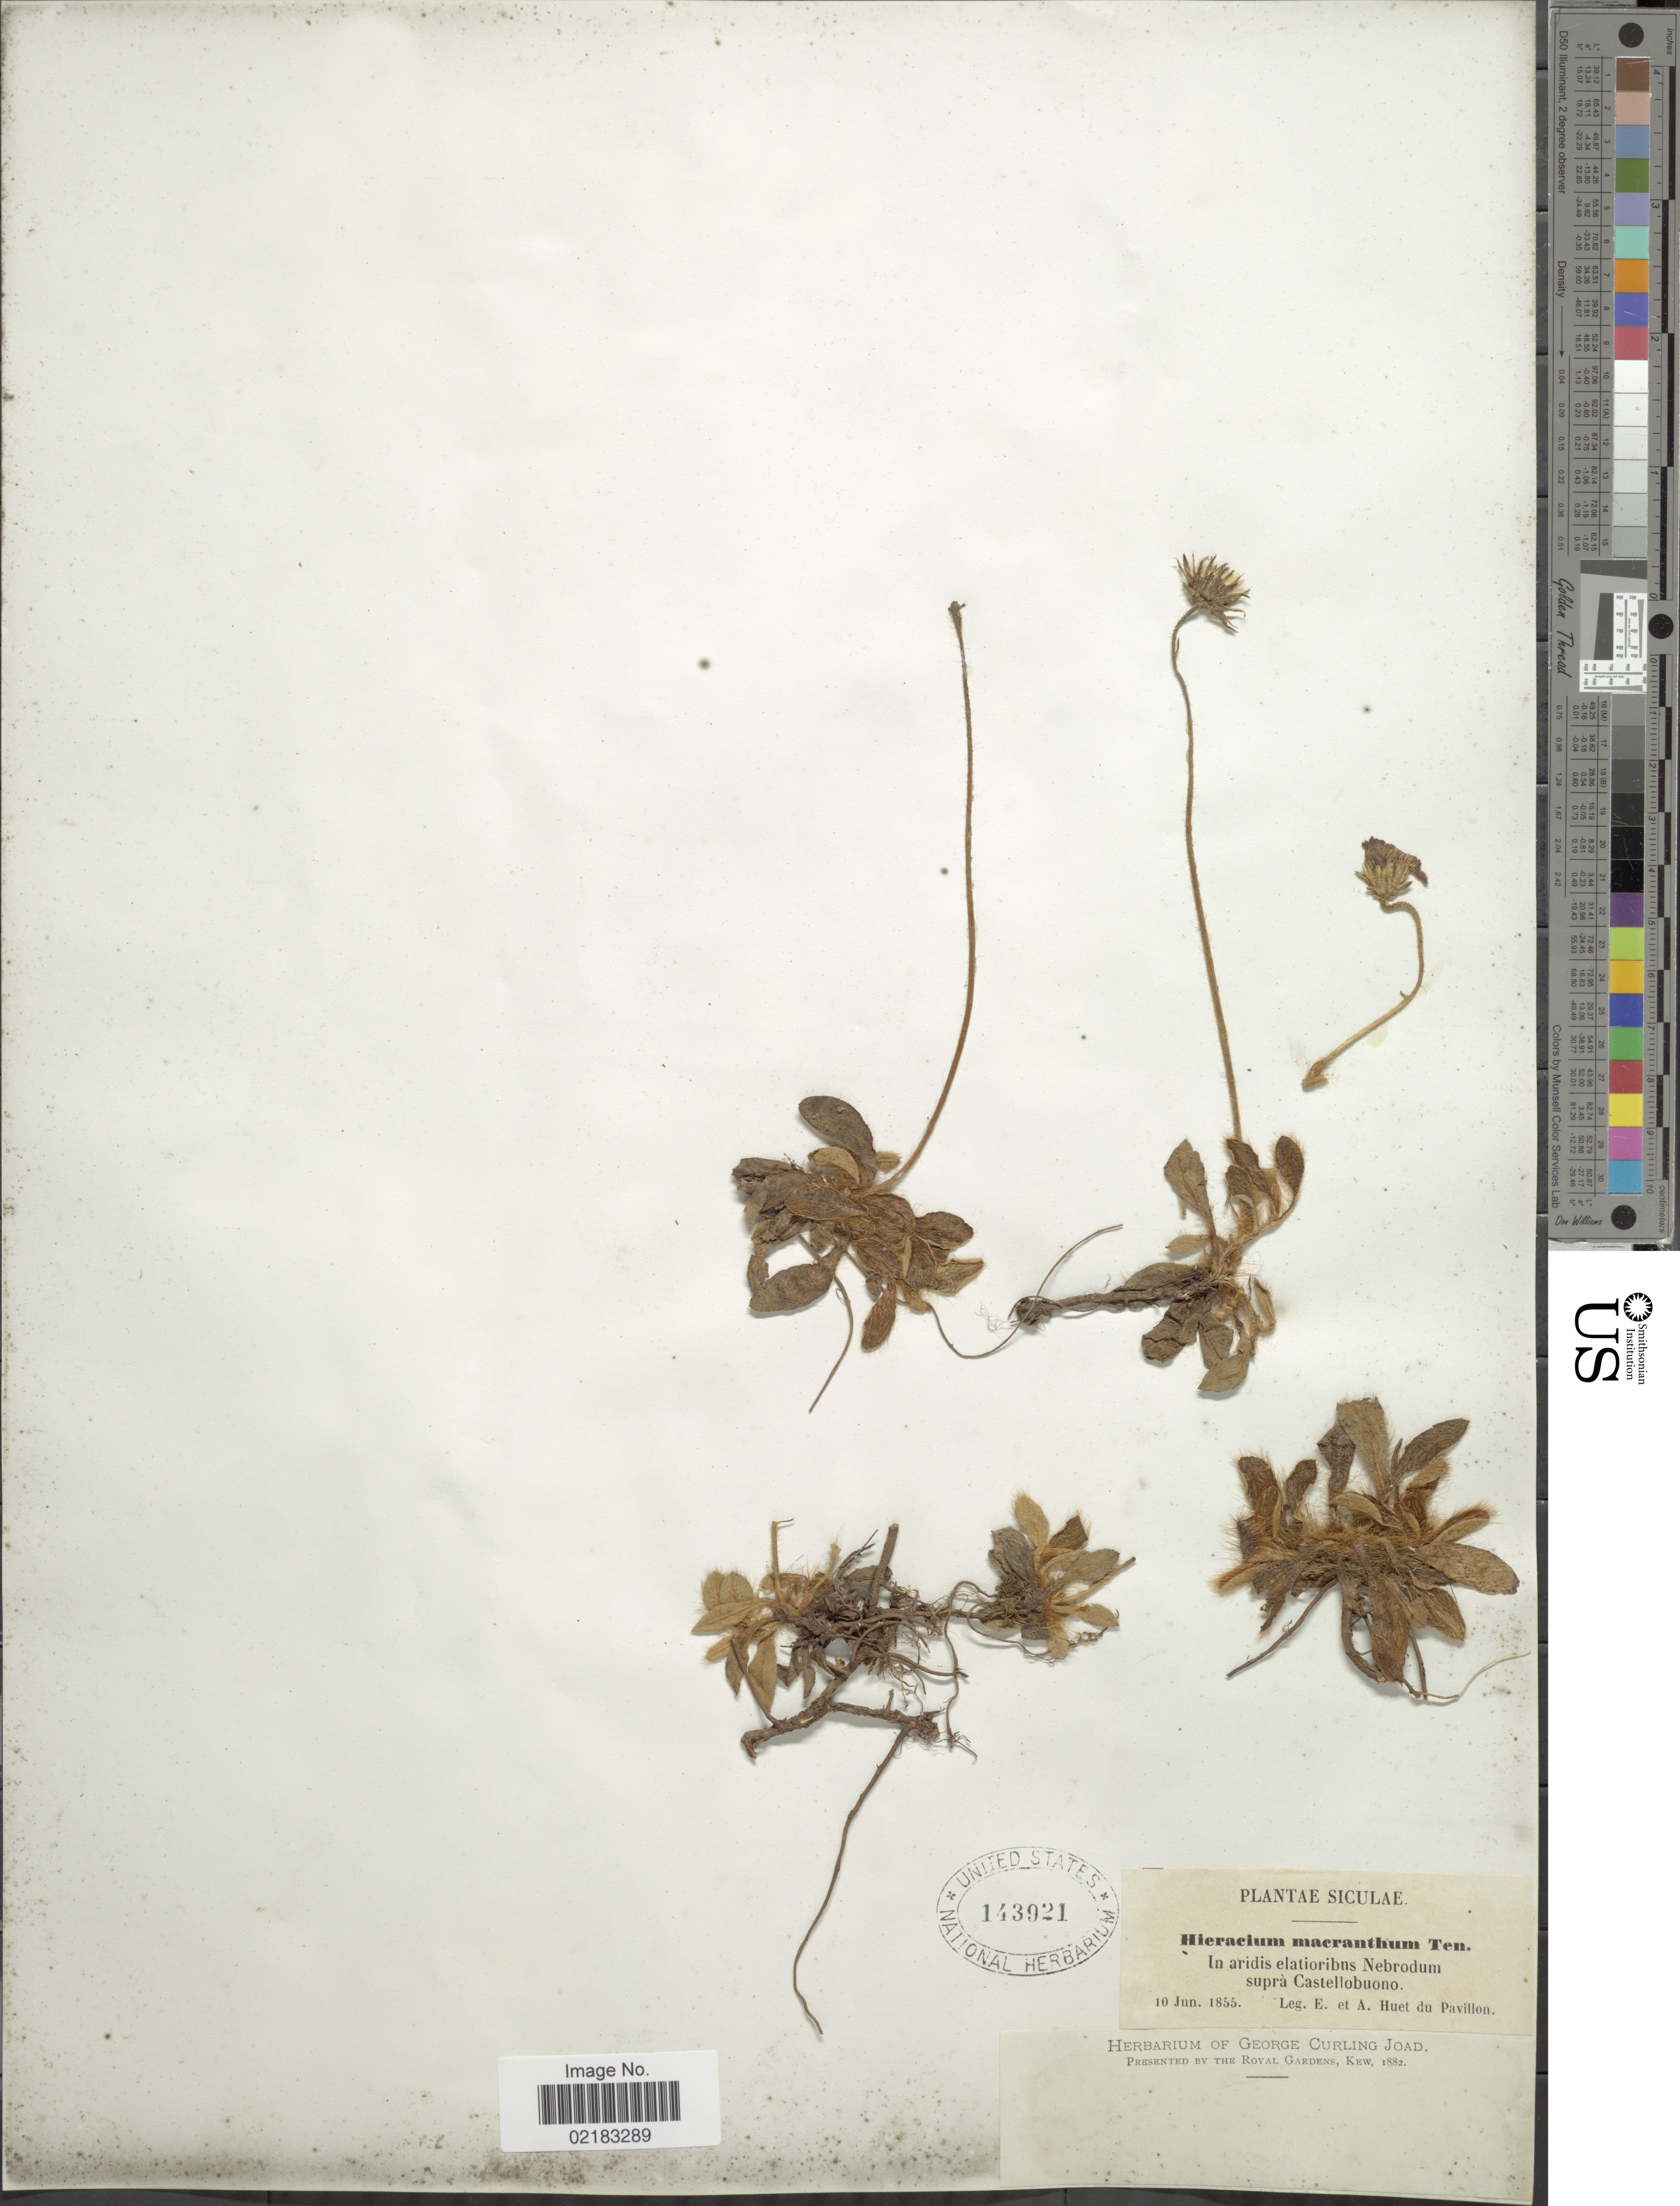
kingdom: Plantae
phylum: Tracheophyta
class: Magnoliopsida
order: Asterales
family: Asteraceae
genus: Hieracium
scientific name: Hieracium macranthum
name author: (Ten.) Ten.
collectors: A. Huet du Pavillon & E. Huet du Pavillon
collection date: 1855-06-10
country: Italy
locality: In aridis elatioribns Nebrodum supra Castelbuono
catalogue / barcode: US 143921